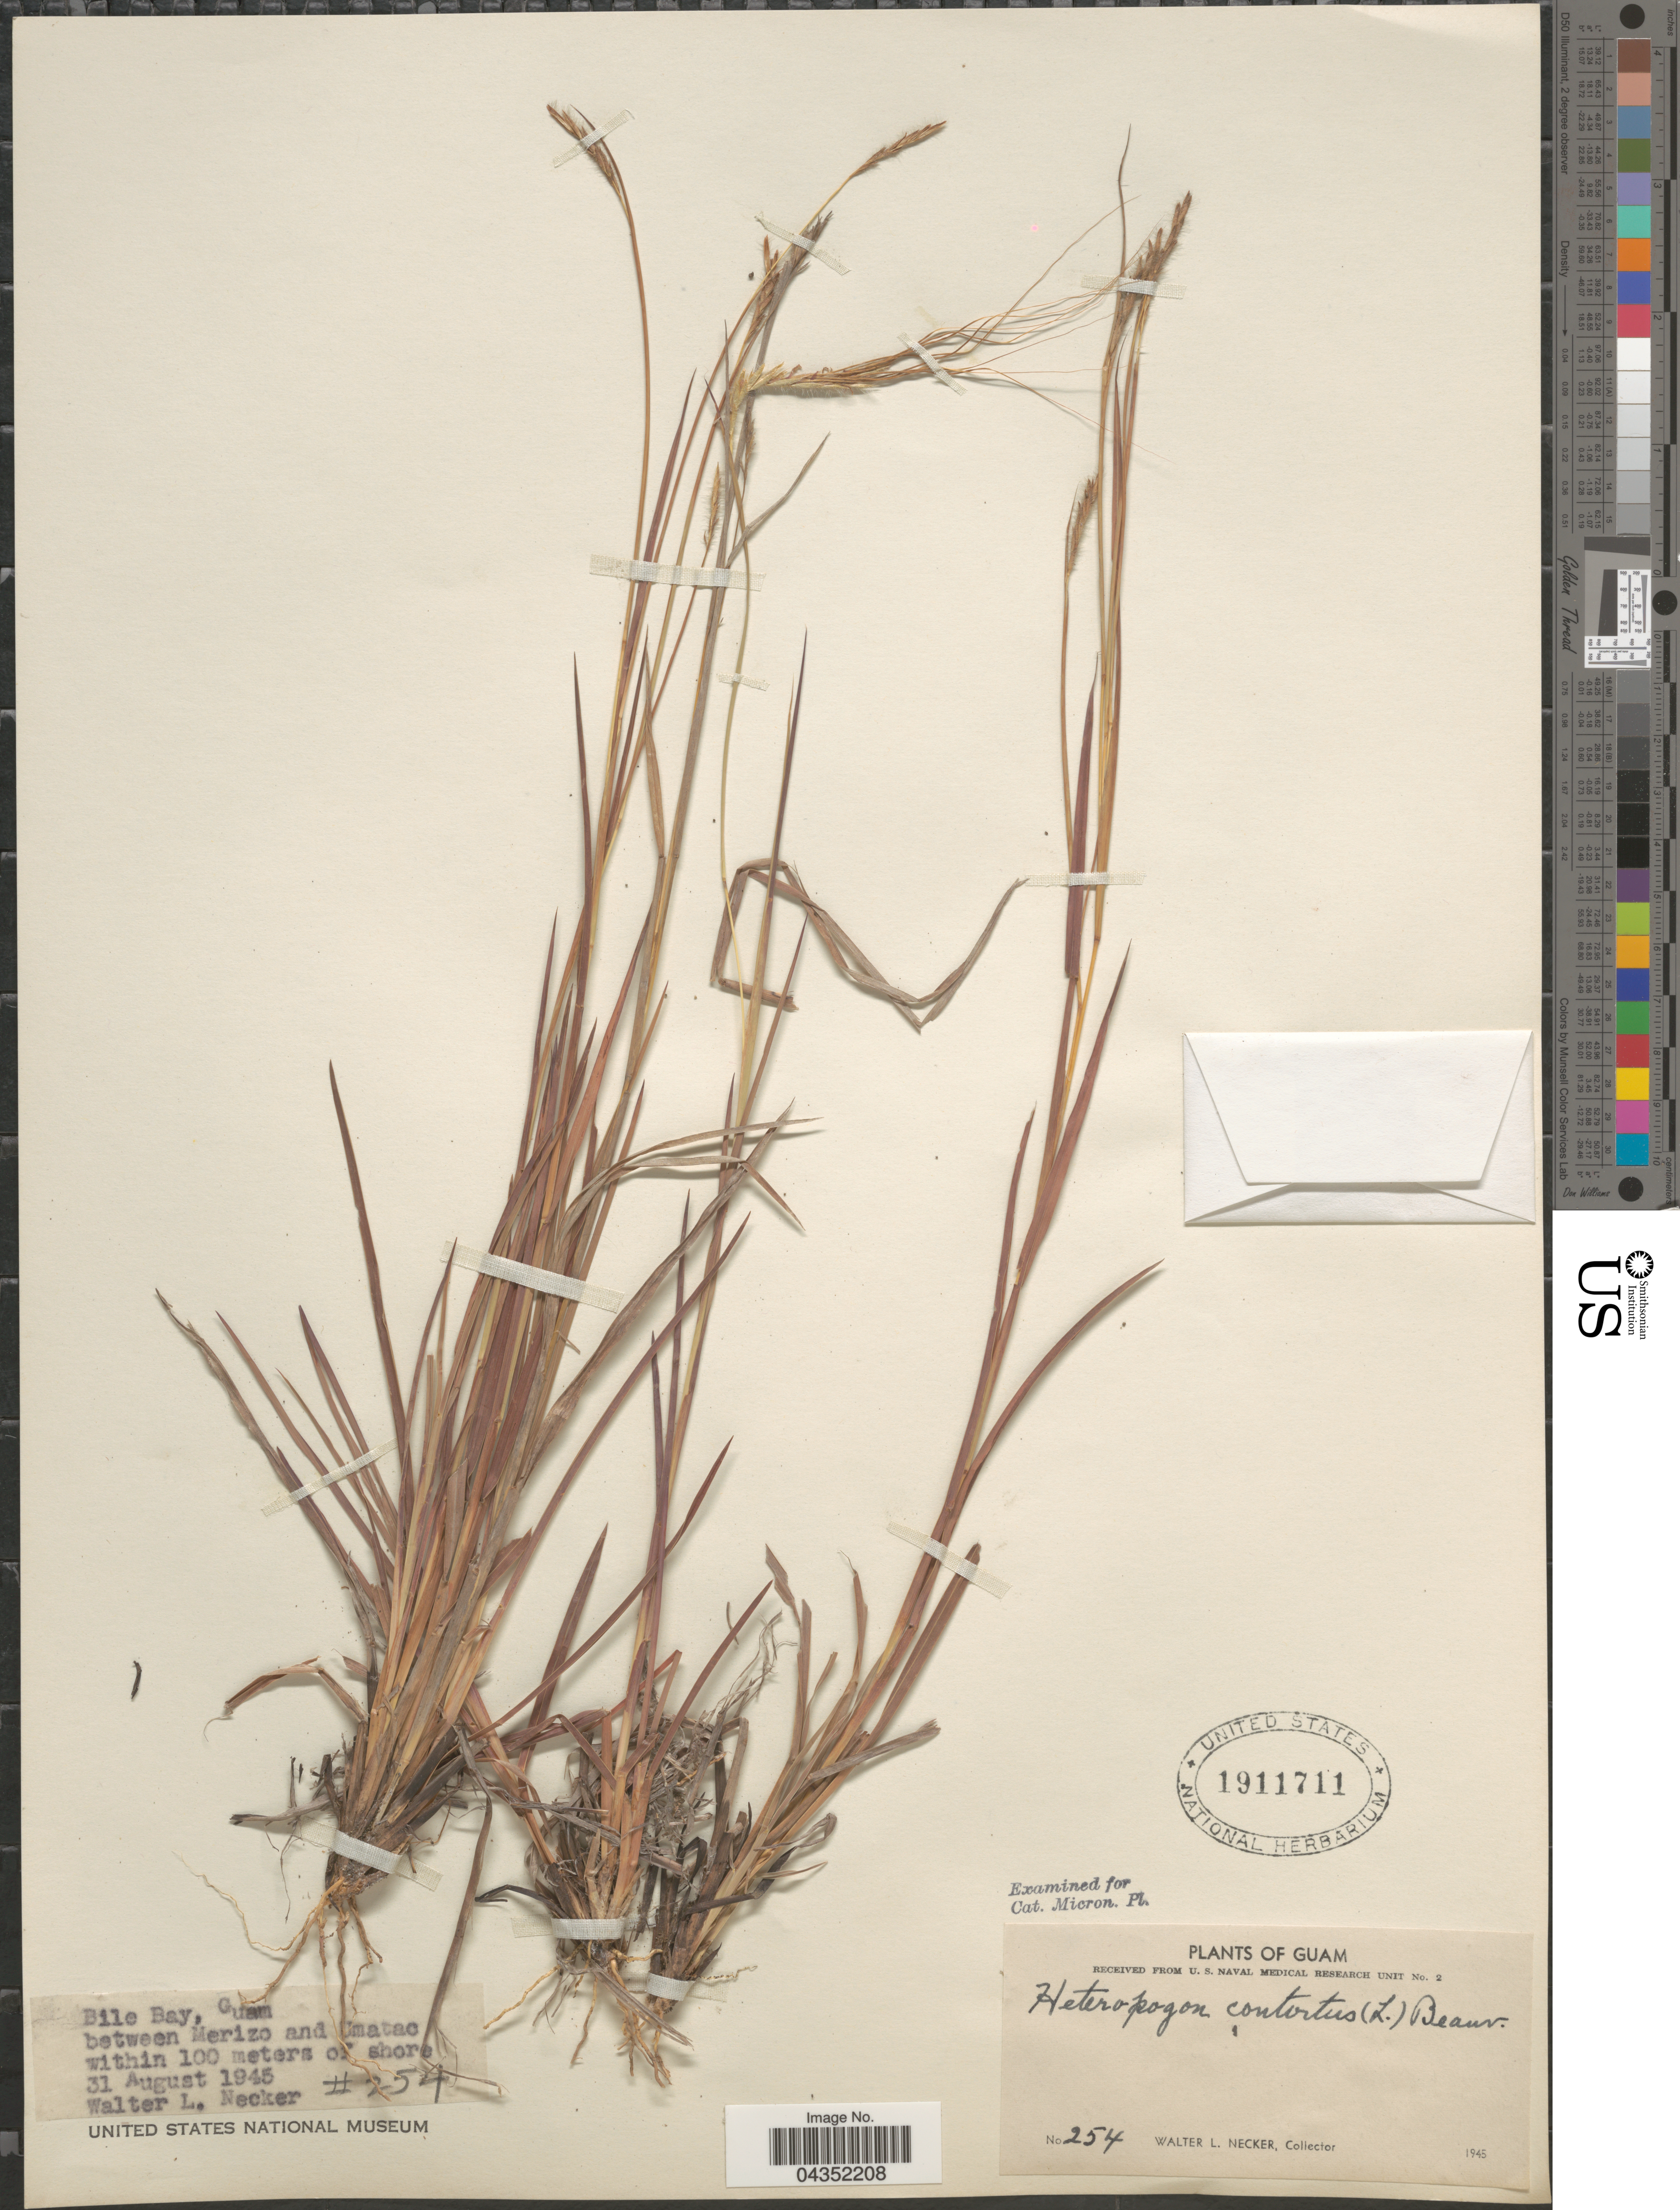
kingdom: Plantae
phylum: Tracheophyta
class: Liliopsida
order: Poales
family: Poaceae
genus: Heteropogon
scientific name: Heteropogon contortus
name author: (L.) P. Beauv. ex Roem. & Schult.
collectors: W. L. Necker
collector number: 254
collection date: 1945-08-31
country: Guam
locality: Bile Bay, between Merizo and Umatac within 100 meters of shore.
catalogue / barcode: US 1911711